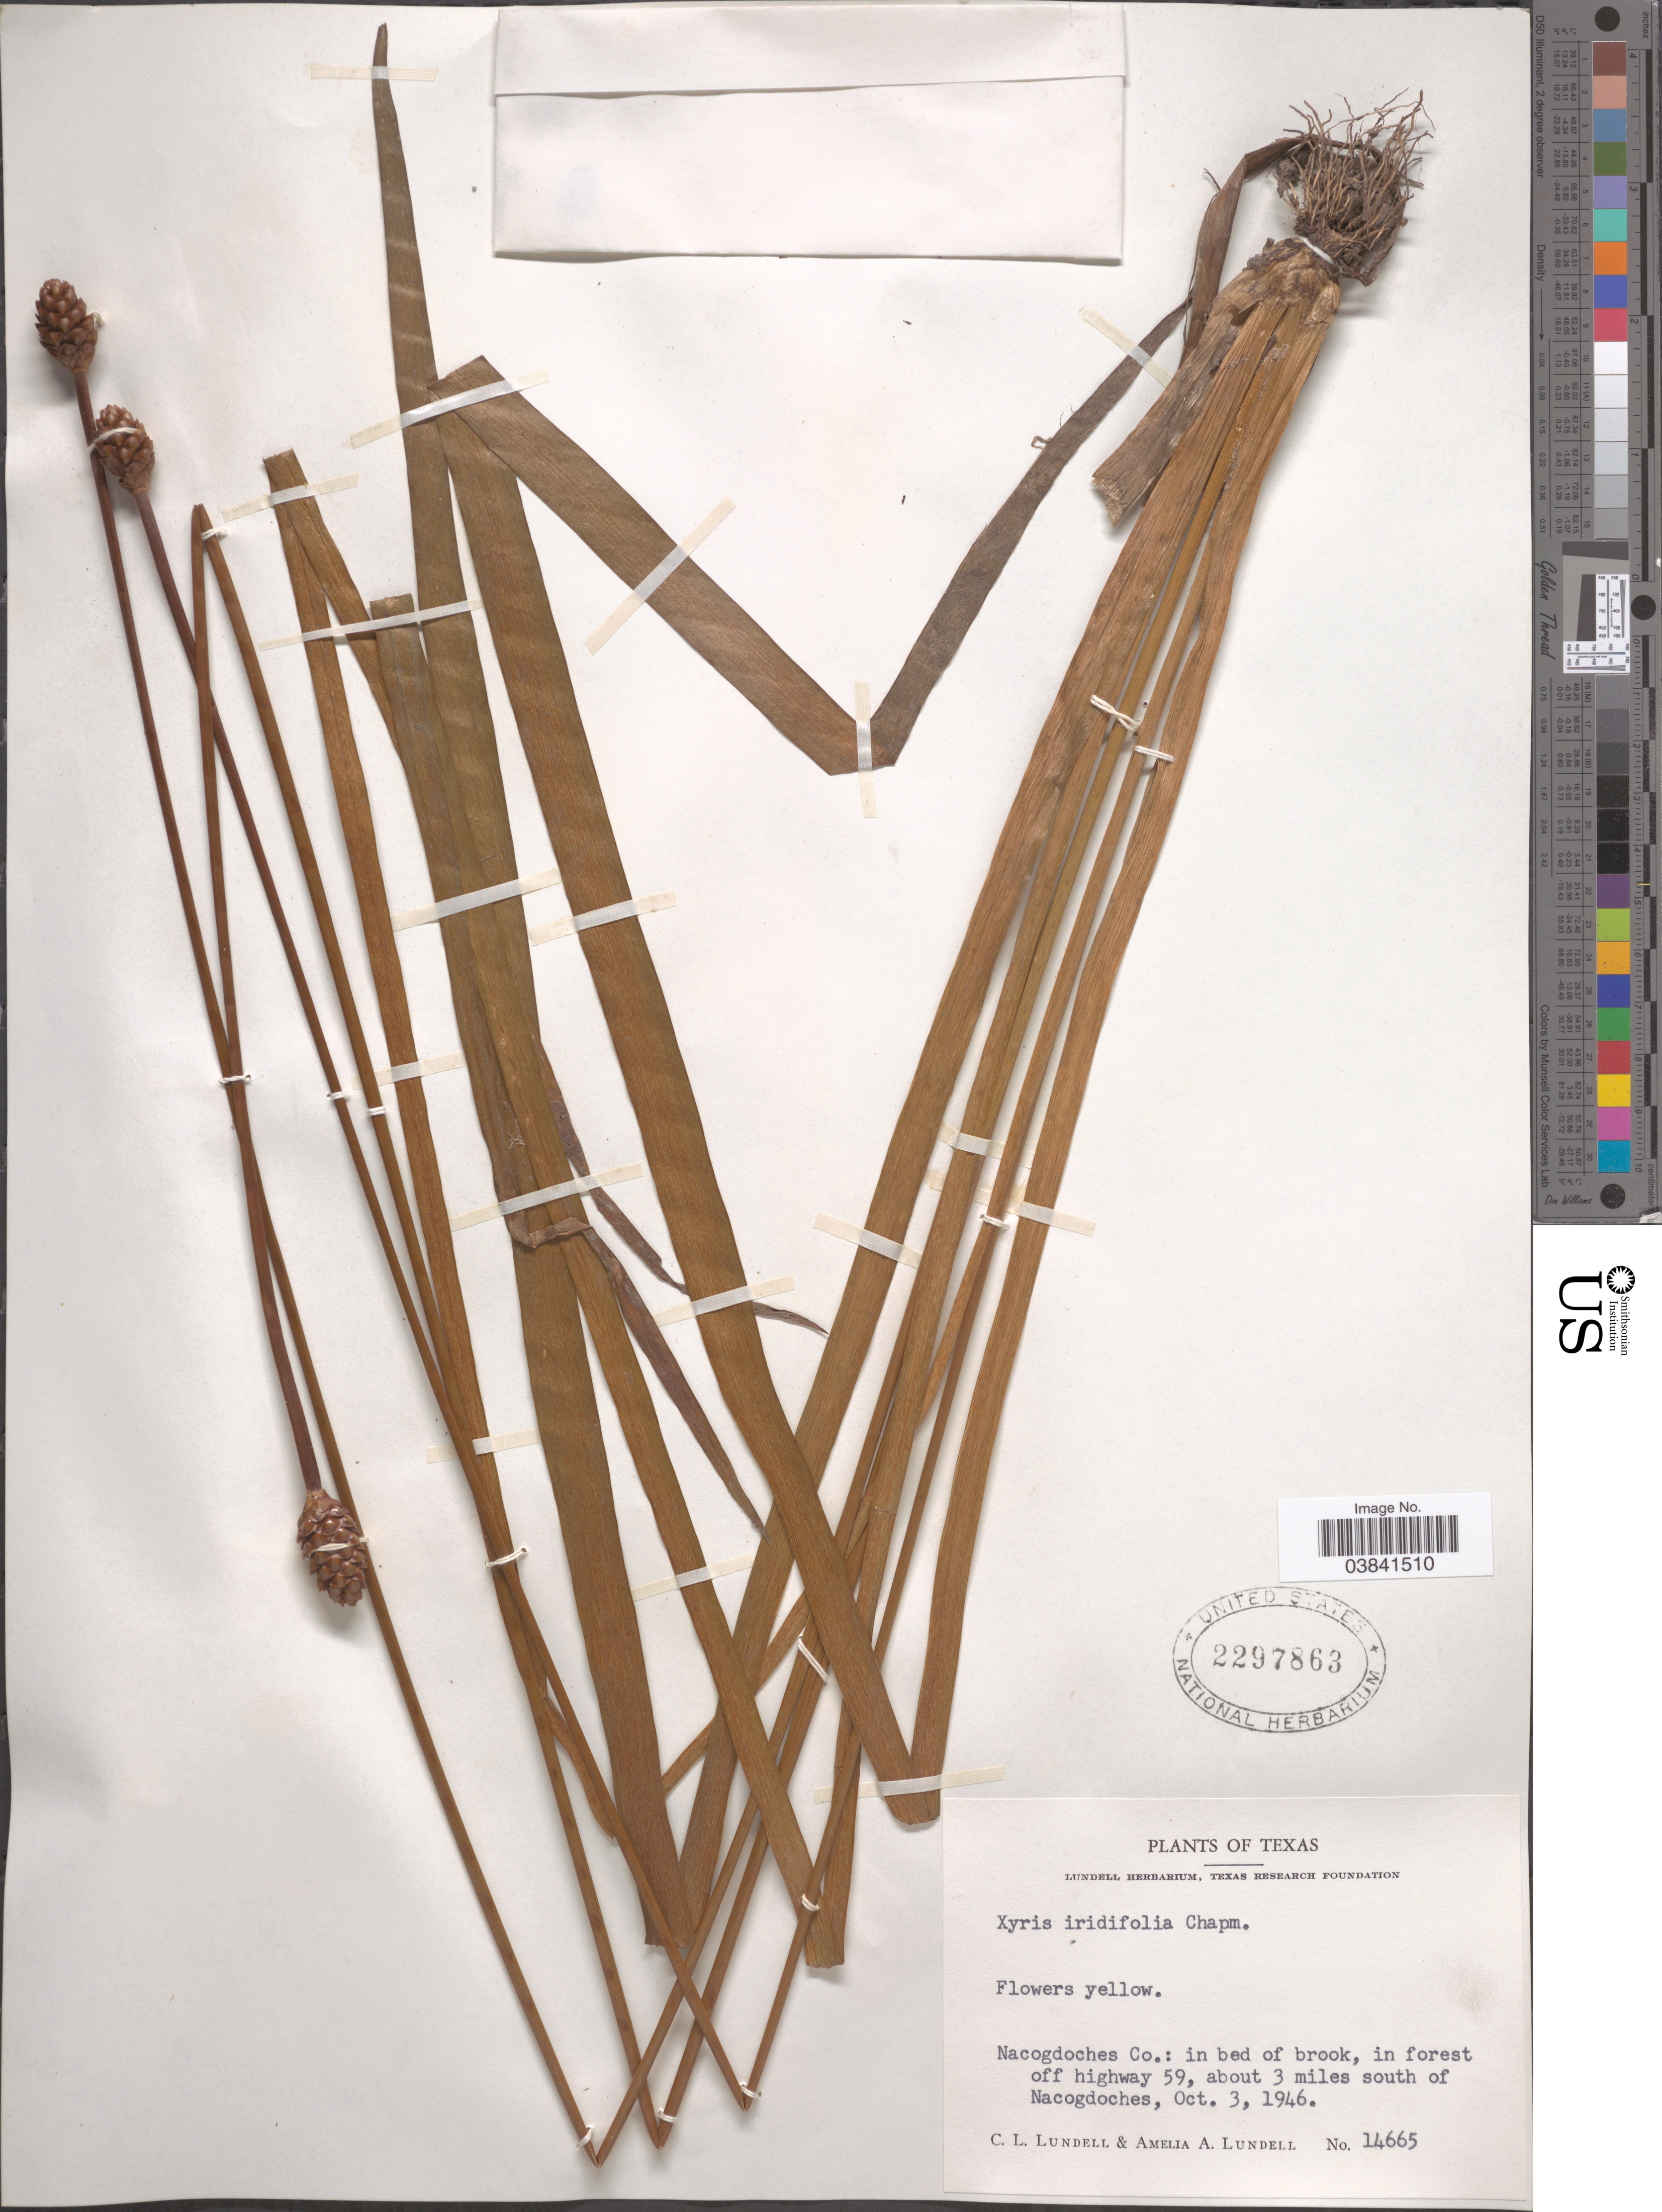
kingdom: Plantae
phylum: Tracheophyta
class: Liliopsida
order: Poales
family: Xyridaceae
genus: Xyris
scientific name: Xyris iridifolia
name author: Chapm.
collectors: C. L. Lundell & A. A. Lundell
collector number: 14665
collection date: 1946-10-03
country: United States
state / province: Texas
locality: Nacogdoches Co.: in bed of brook, in forest off highway 59, about 3 miles south of Nacogdoches.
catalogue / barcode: US 2297863